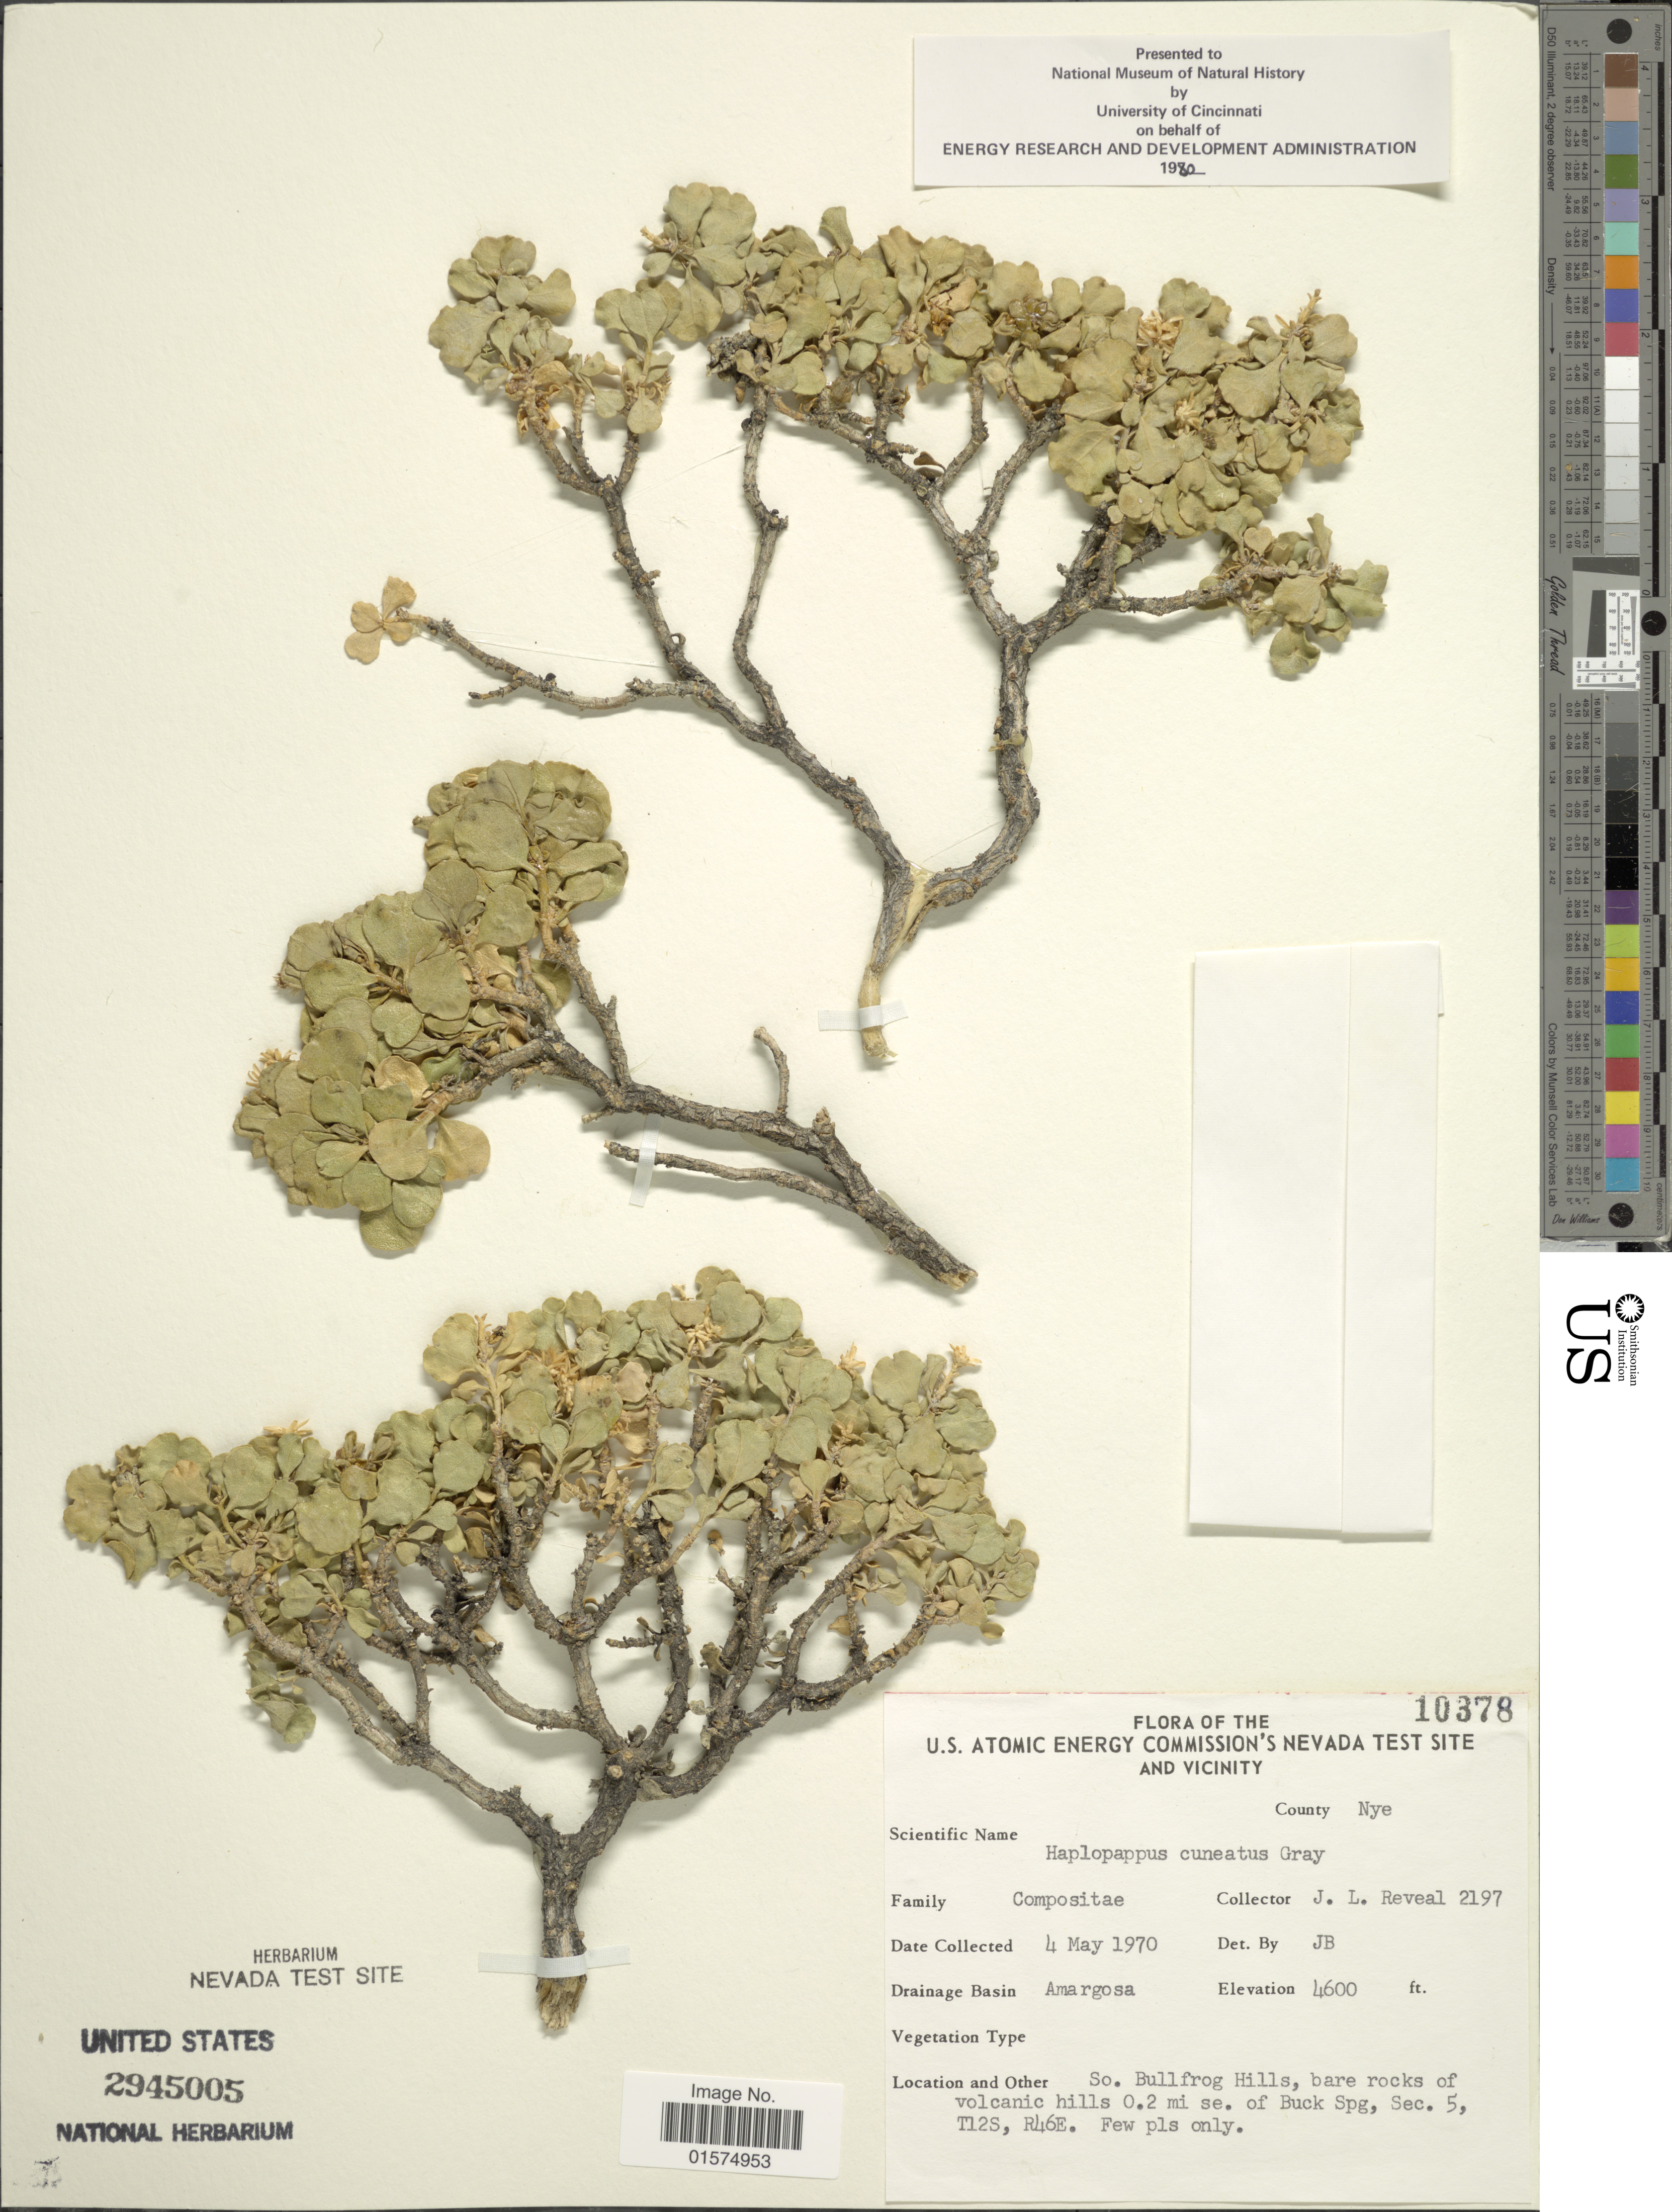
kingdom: Plantae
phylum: Tracheophyta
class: Magnoliopsida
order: Asterales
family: Asteraceae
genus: Ericameria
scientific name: Ericameria cuneata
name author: (A. Gray) McClatchie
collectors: J. L. Reveal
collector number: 2197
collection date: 1970-05-04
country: United States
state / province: Nevada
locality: U.S. Atomic Energy Commission's Nevada Test Site and vicinity. County Nye. Drainage Basin Amargosa. So. Bullfrog Hills, bare rocks of volcanic hills 0.2 mi se. of Buck Spg, Sec. 5, T12S, R46E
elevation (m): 1402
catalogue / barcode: US 2945005